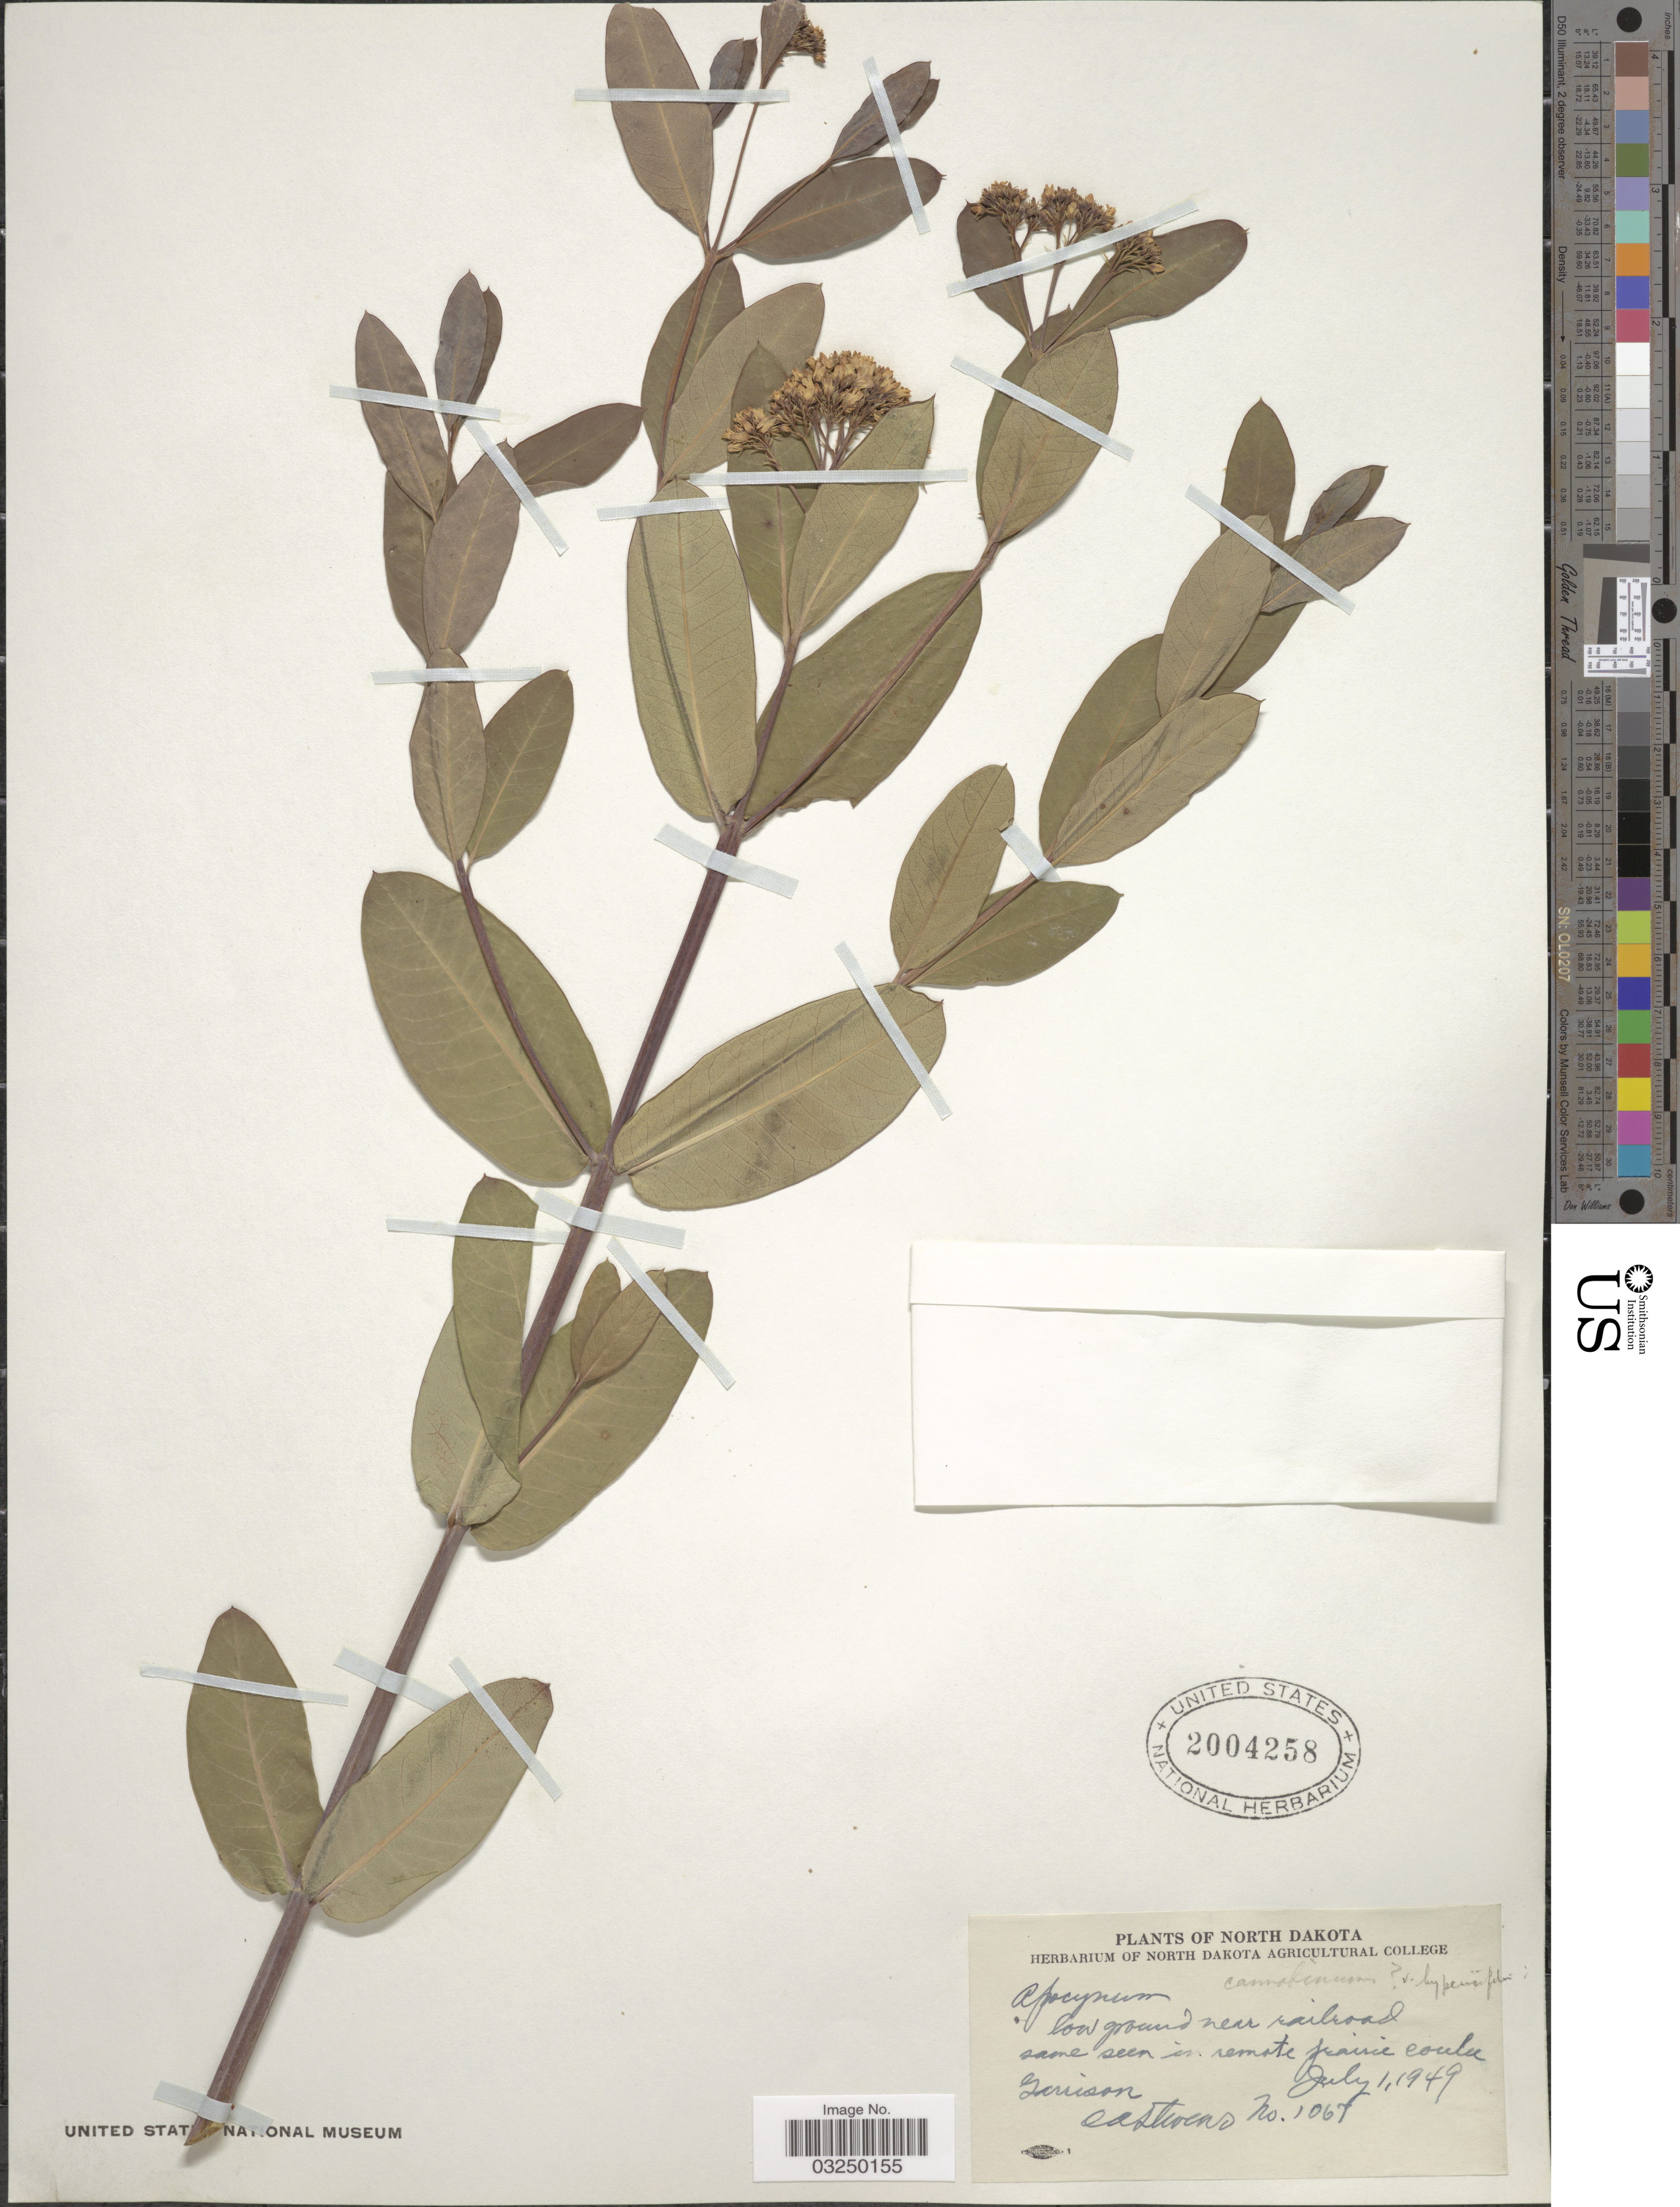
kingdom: Plantae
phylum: Tracheophyta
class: Magnoliopsida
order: Gentianales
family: Apocynaceae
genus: Apocynum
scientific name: Apocynum sibiricum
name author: Jacq.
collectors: O. A. Stevens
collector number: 1067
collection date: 1949-07-01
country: United States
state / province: North Dakota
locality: Garrison.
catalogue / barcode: US 2004258